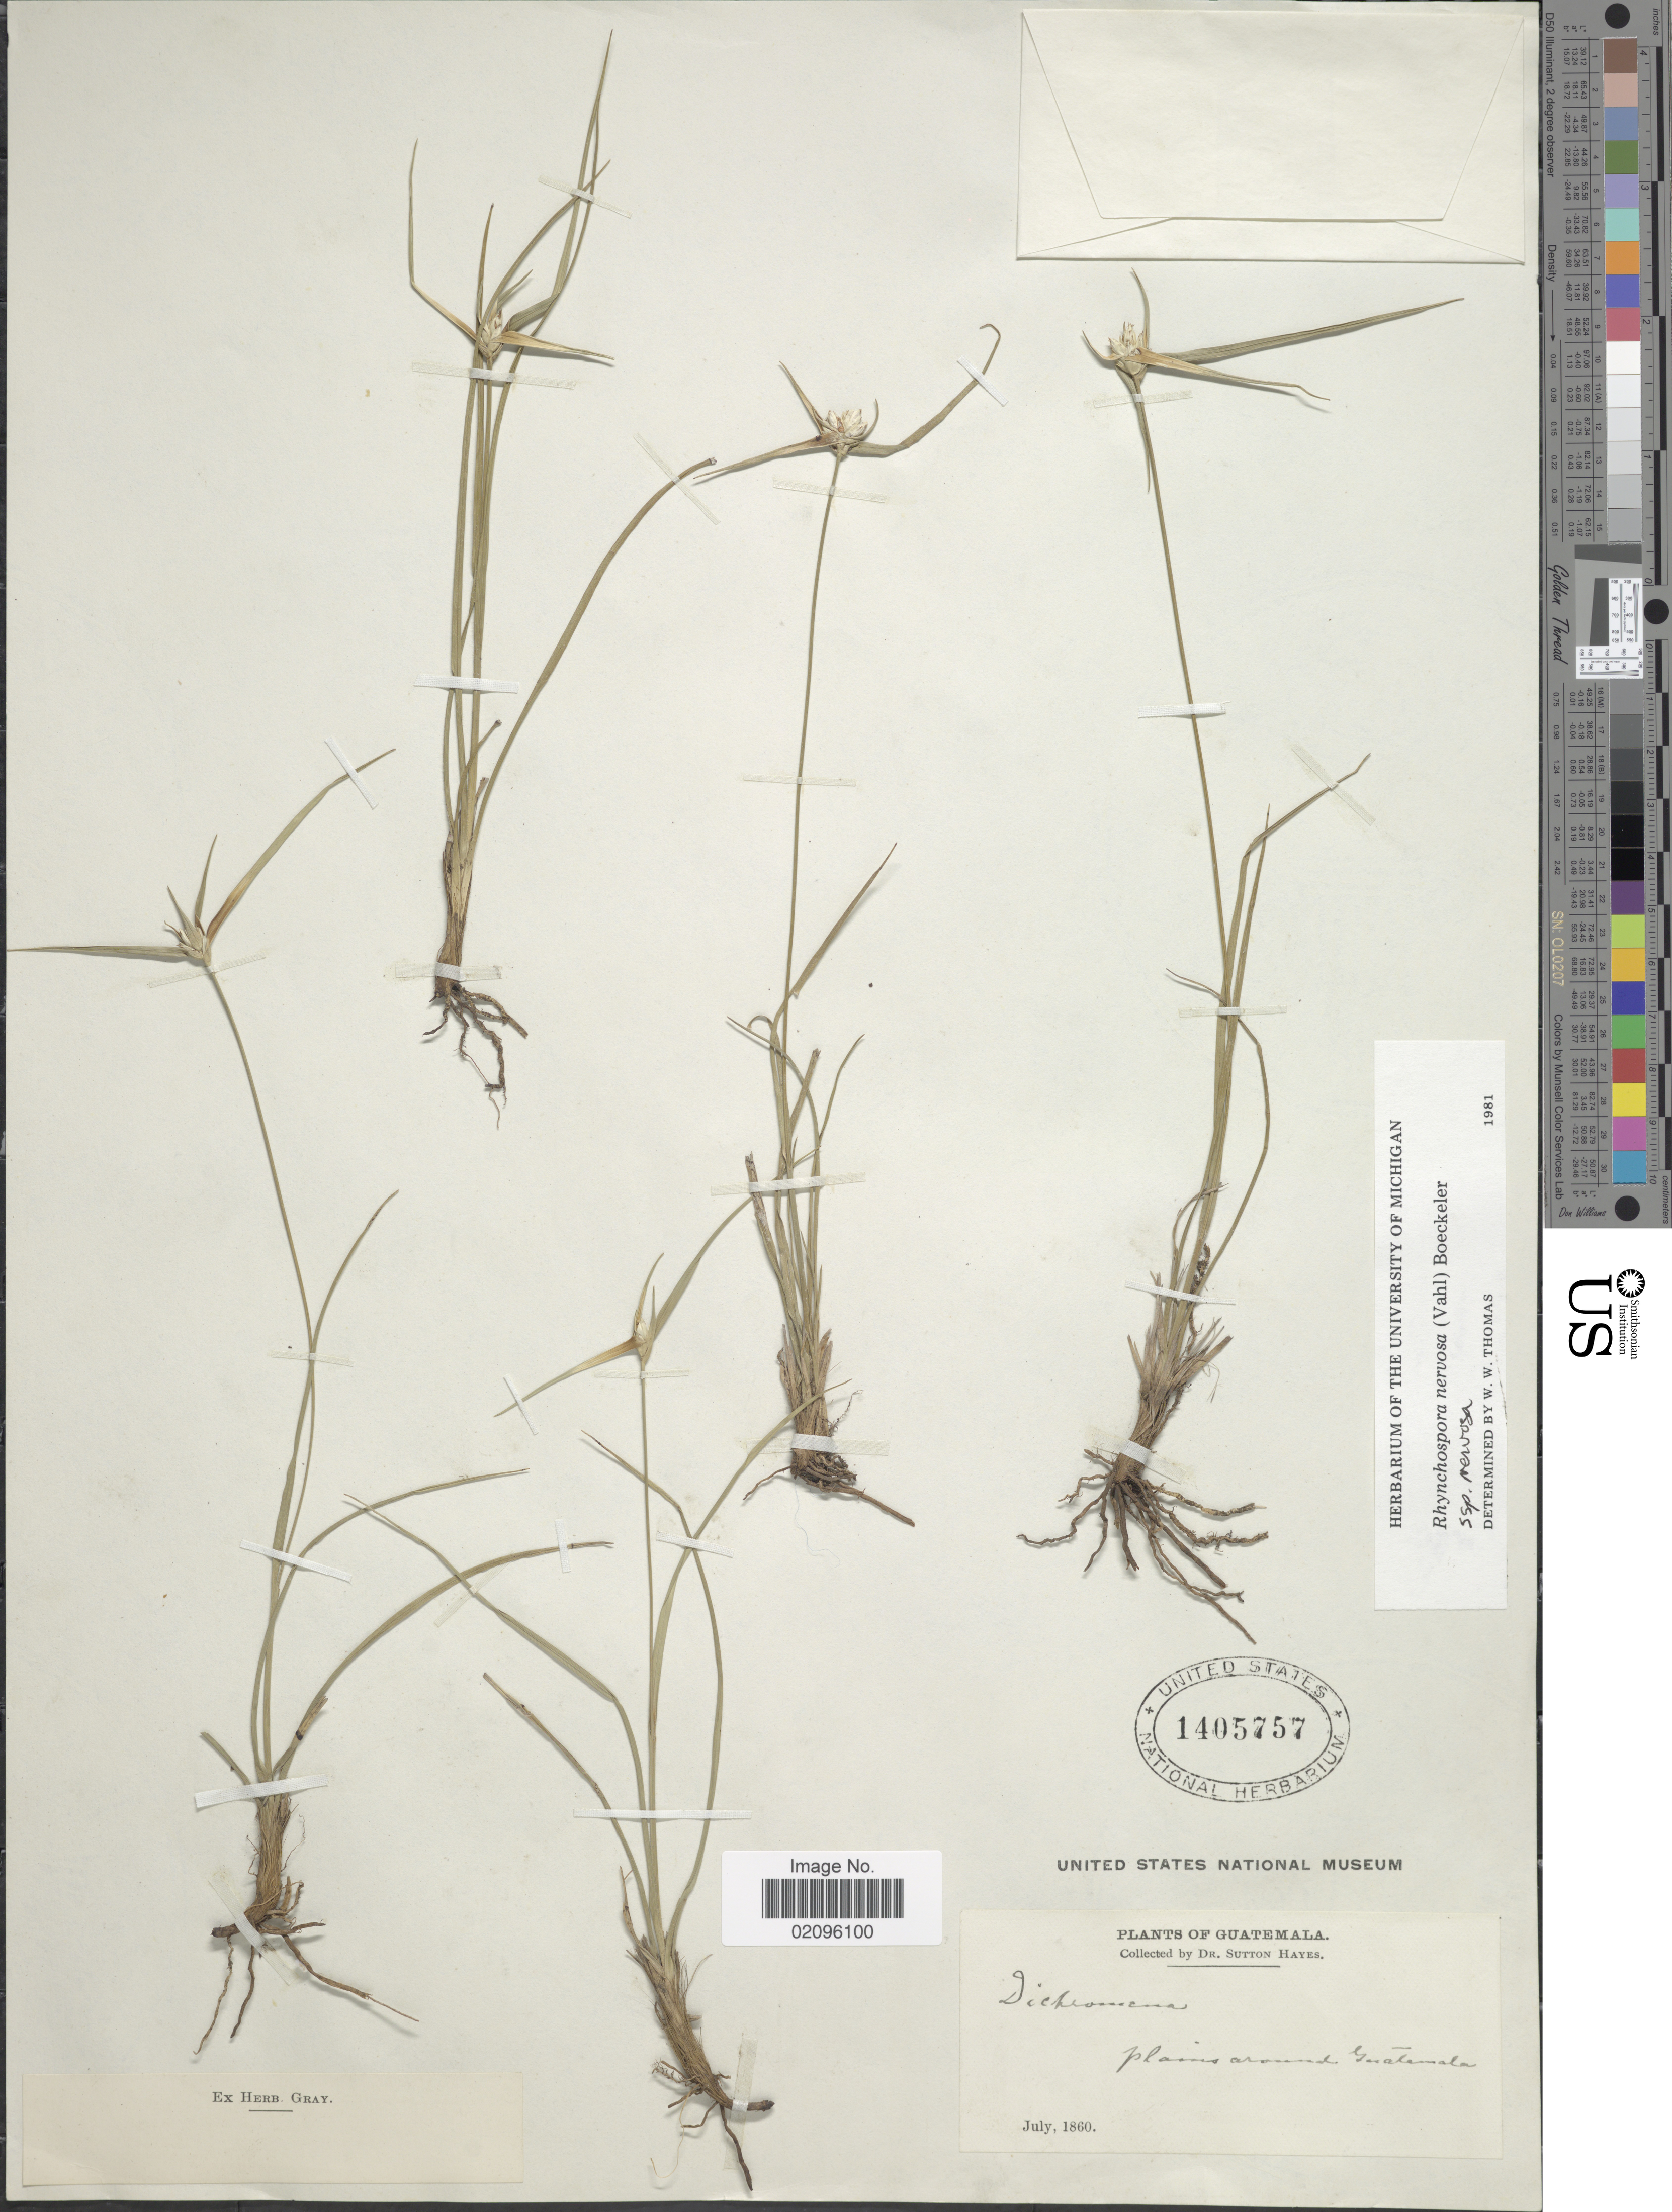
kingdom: Plantae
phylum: Tracheophyta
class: Liliopsida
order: Poales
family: Cyperaceae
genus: Rhynchospora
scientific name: Rhynchospora nervosa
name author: (Vahl) Boeckeler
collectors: S. Hayes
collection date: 1860-07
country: Guatemala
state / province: Guatemala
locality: Plains around Guatemala.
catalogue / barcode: US 1405757